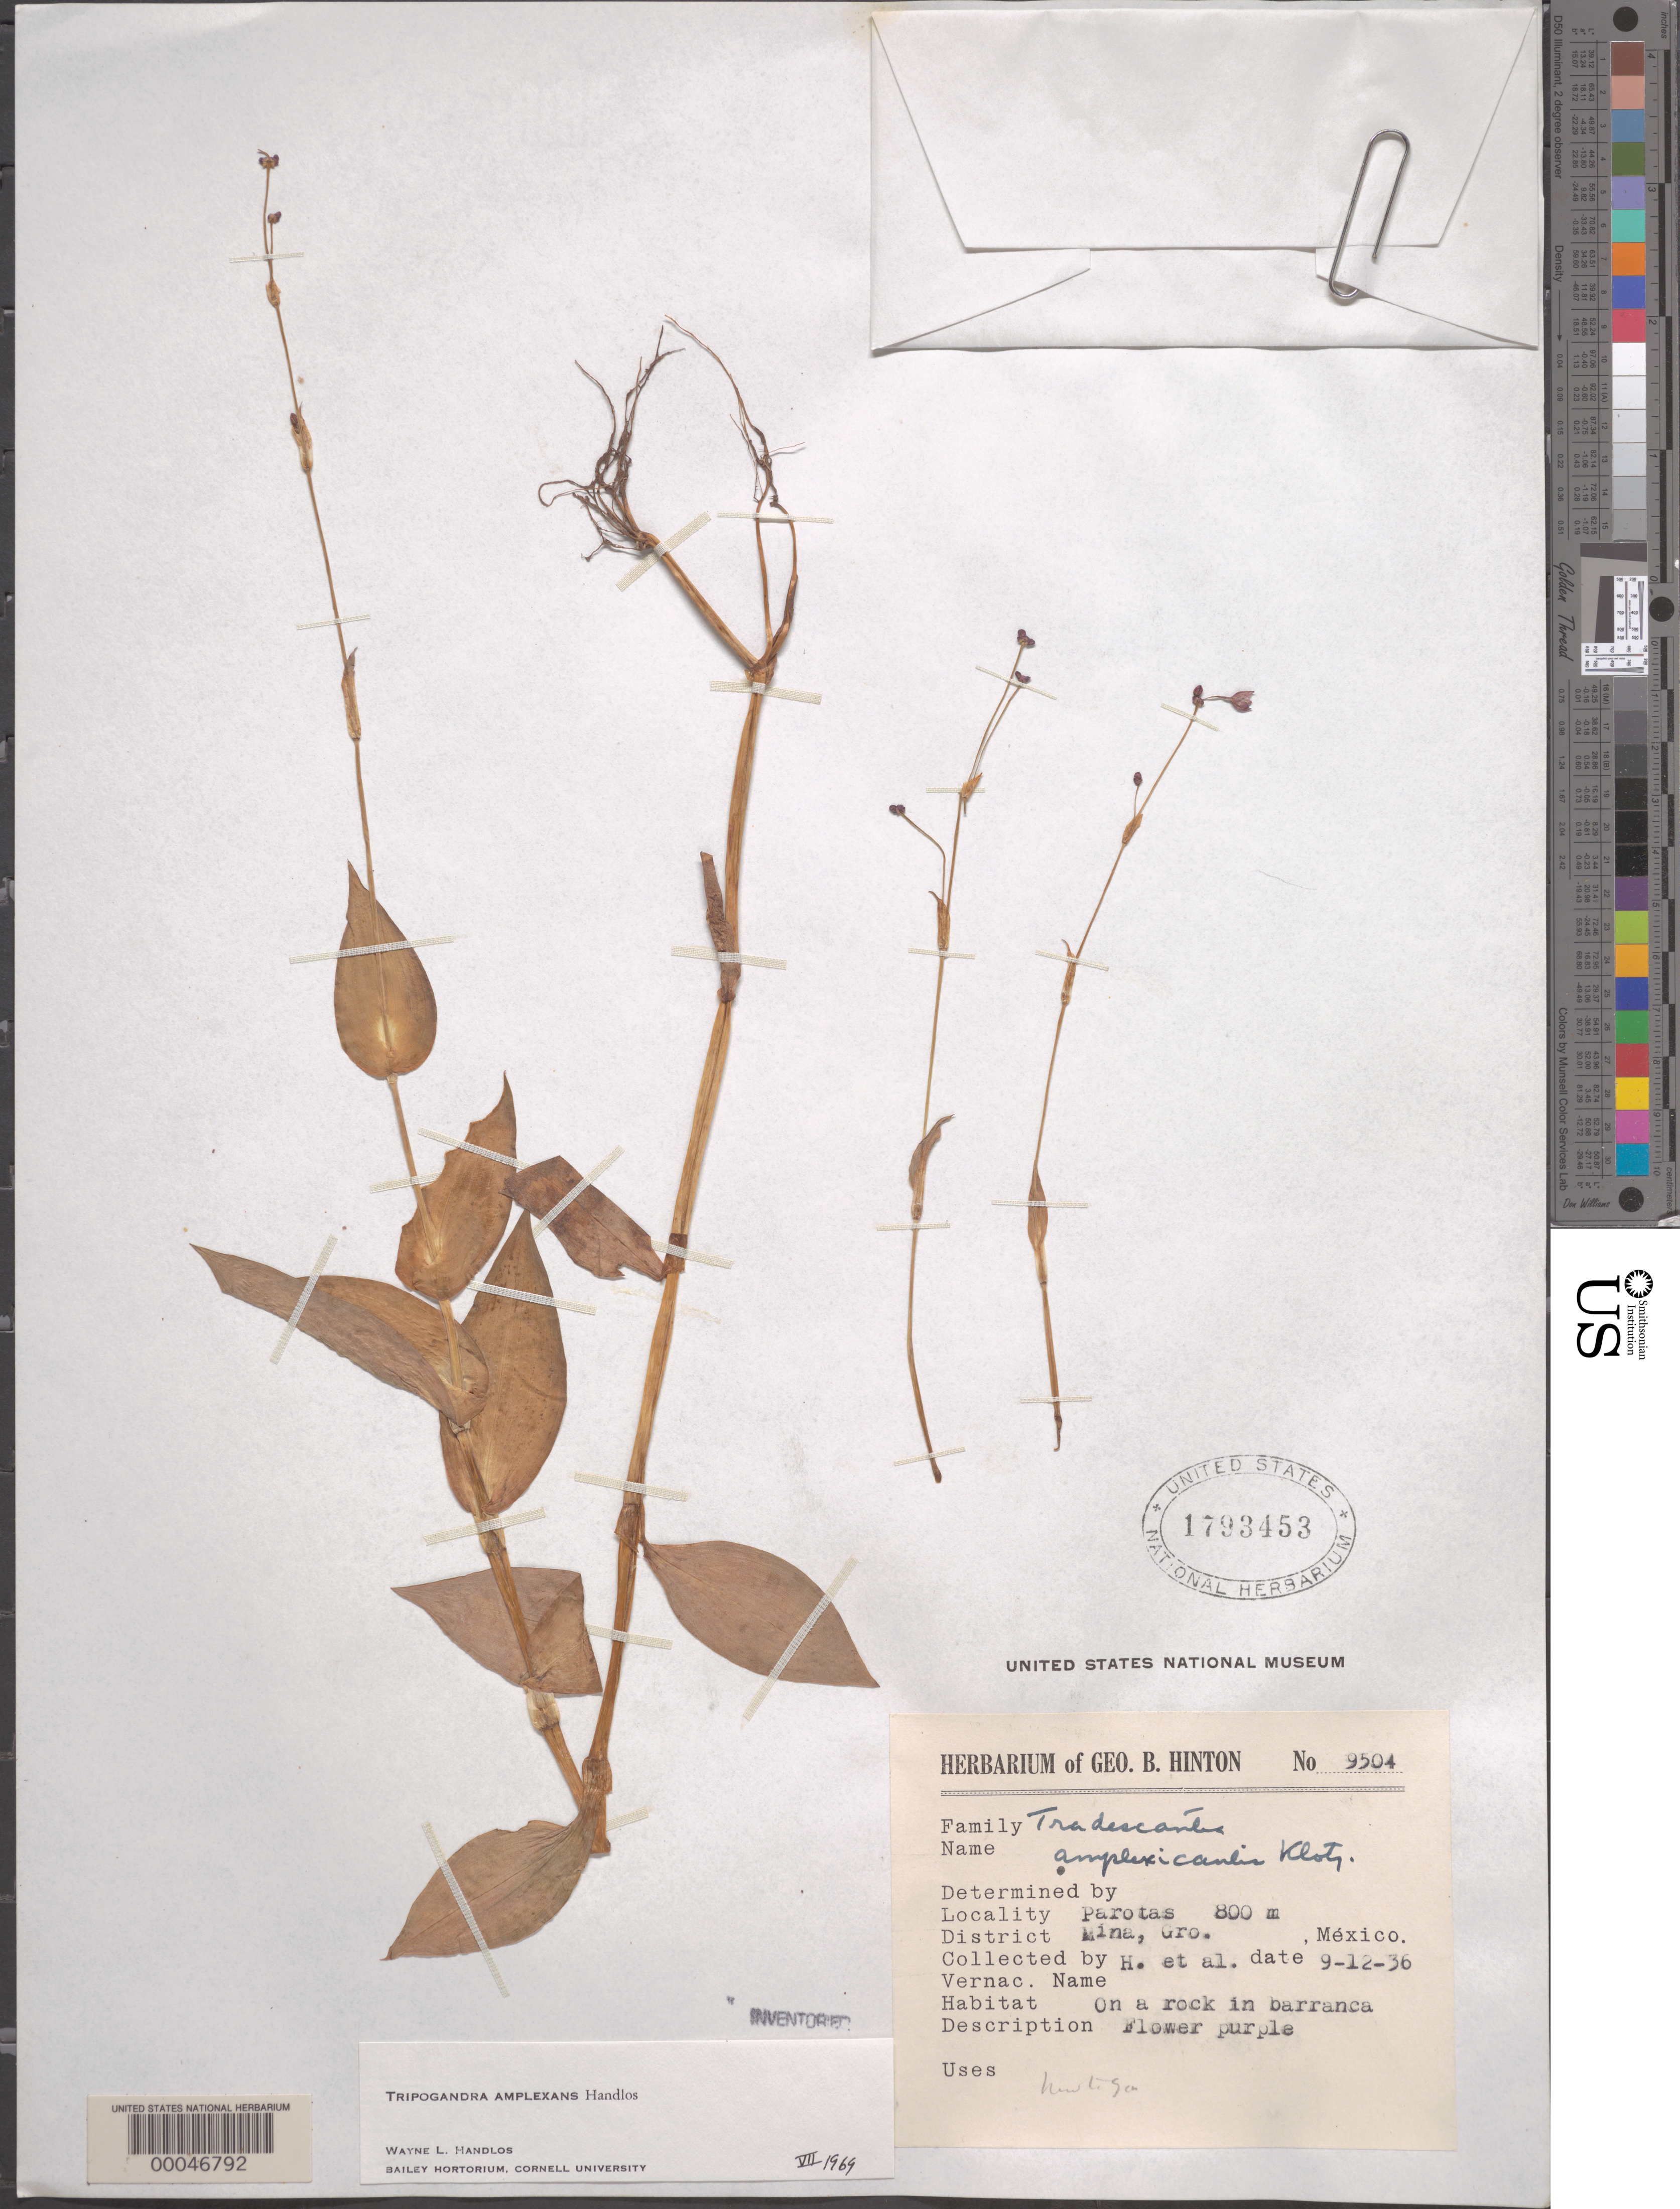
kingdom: Plantae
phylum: Tracheophyta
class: Liliopsida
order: Commelinales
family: Commelinaceae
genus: Tripogandra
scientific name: Tripogandra amplexans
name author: Handlos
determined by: Handlos, W. L.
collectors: G. B. Hinton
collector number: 9504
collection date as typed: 12 Sep 1936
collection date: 1936-09-12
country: Mexico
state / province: Guerrero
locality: Parotas, Mina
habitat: Rock in barranca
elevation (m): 800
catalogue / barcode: US 1793453